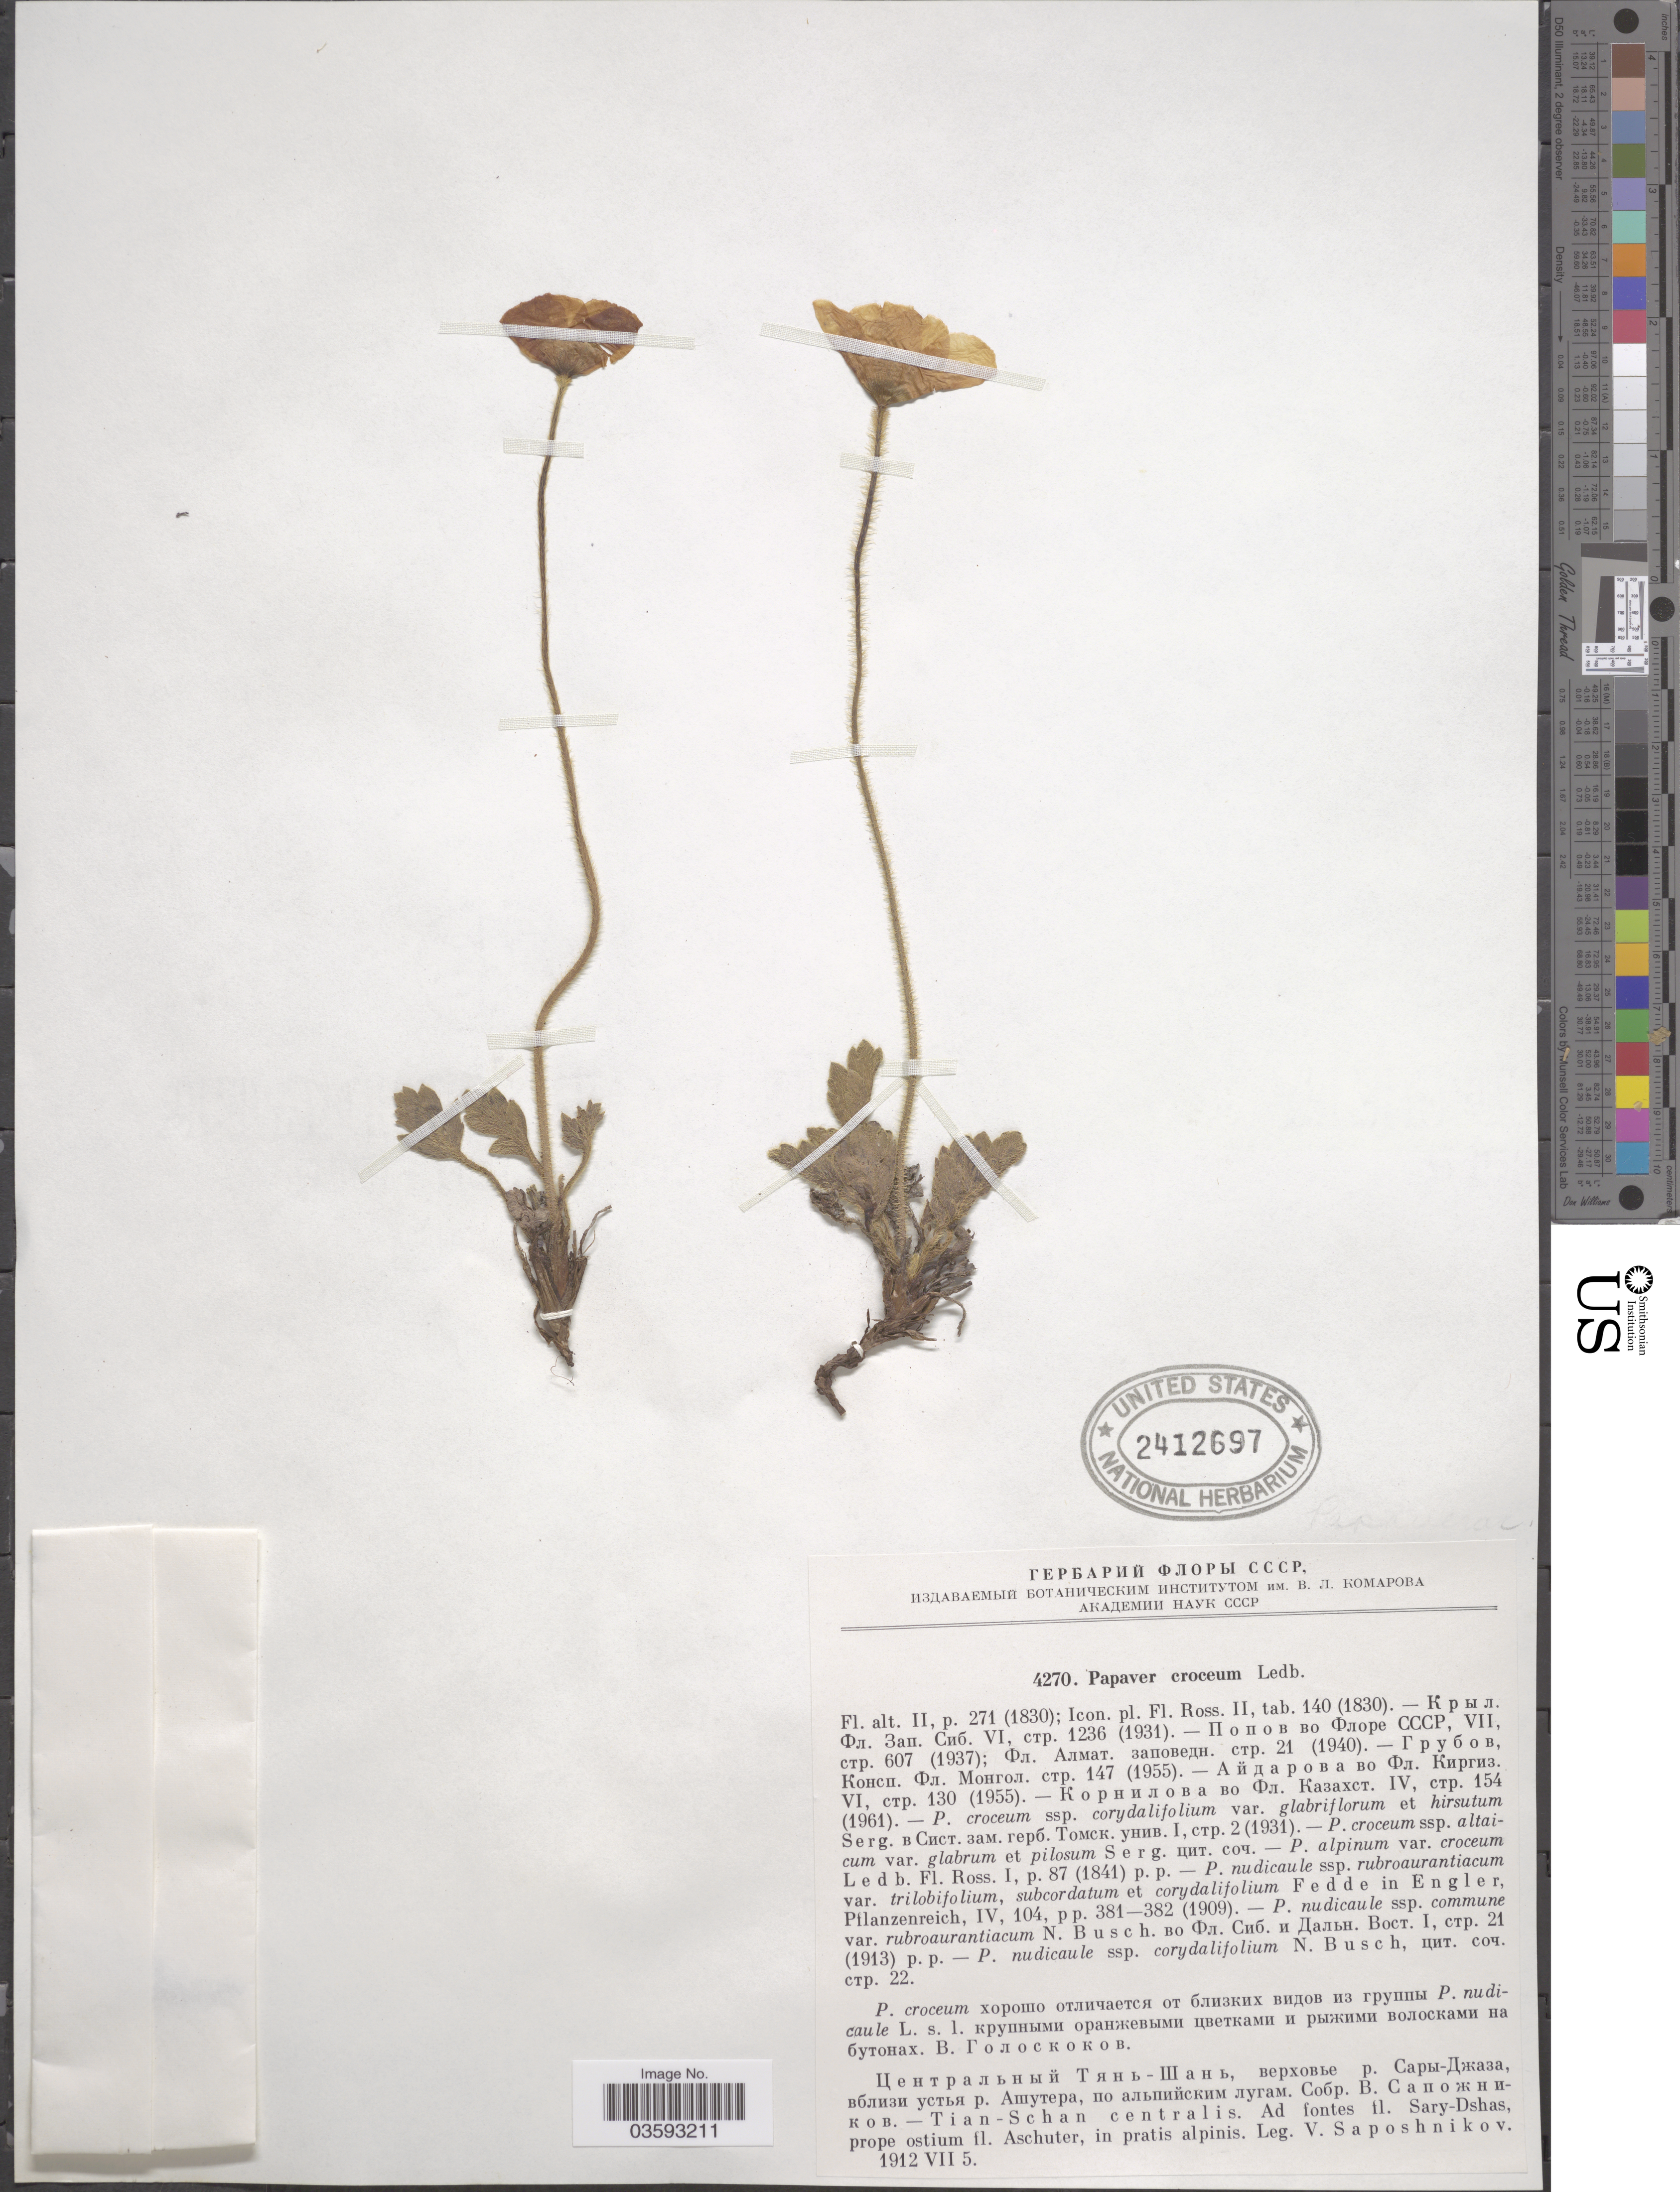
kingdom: Plantae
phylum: Tracheophyta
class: Magnoliopsida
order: Ranunculales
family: Papaveraceae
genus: Papaver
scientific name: Papaver croceum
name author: Ledeb.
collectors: V. Saposhnikov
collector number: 4270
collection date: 1912-07-05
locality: Tian-Schan centralis. Ad fontes fl. Sary-Dshas, prope ostium fl. Aschuter, in pratis alpinis.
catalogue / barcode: US 2412697